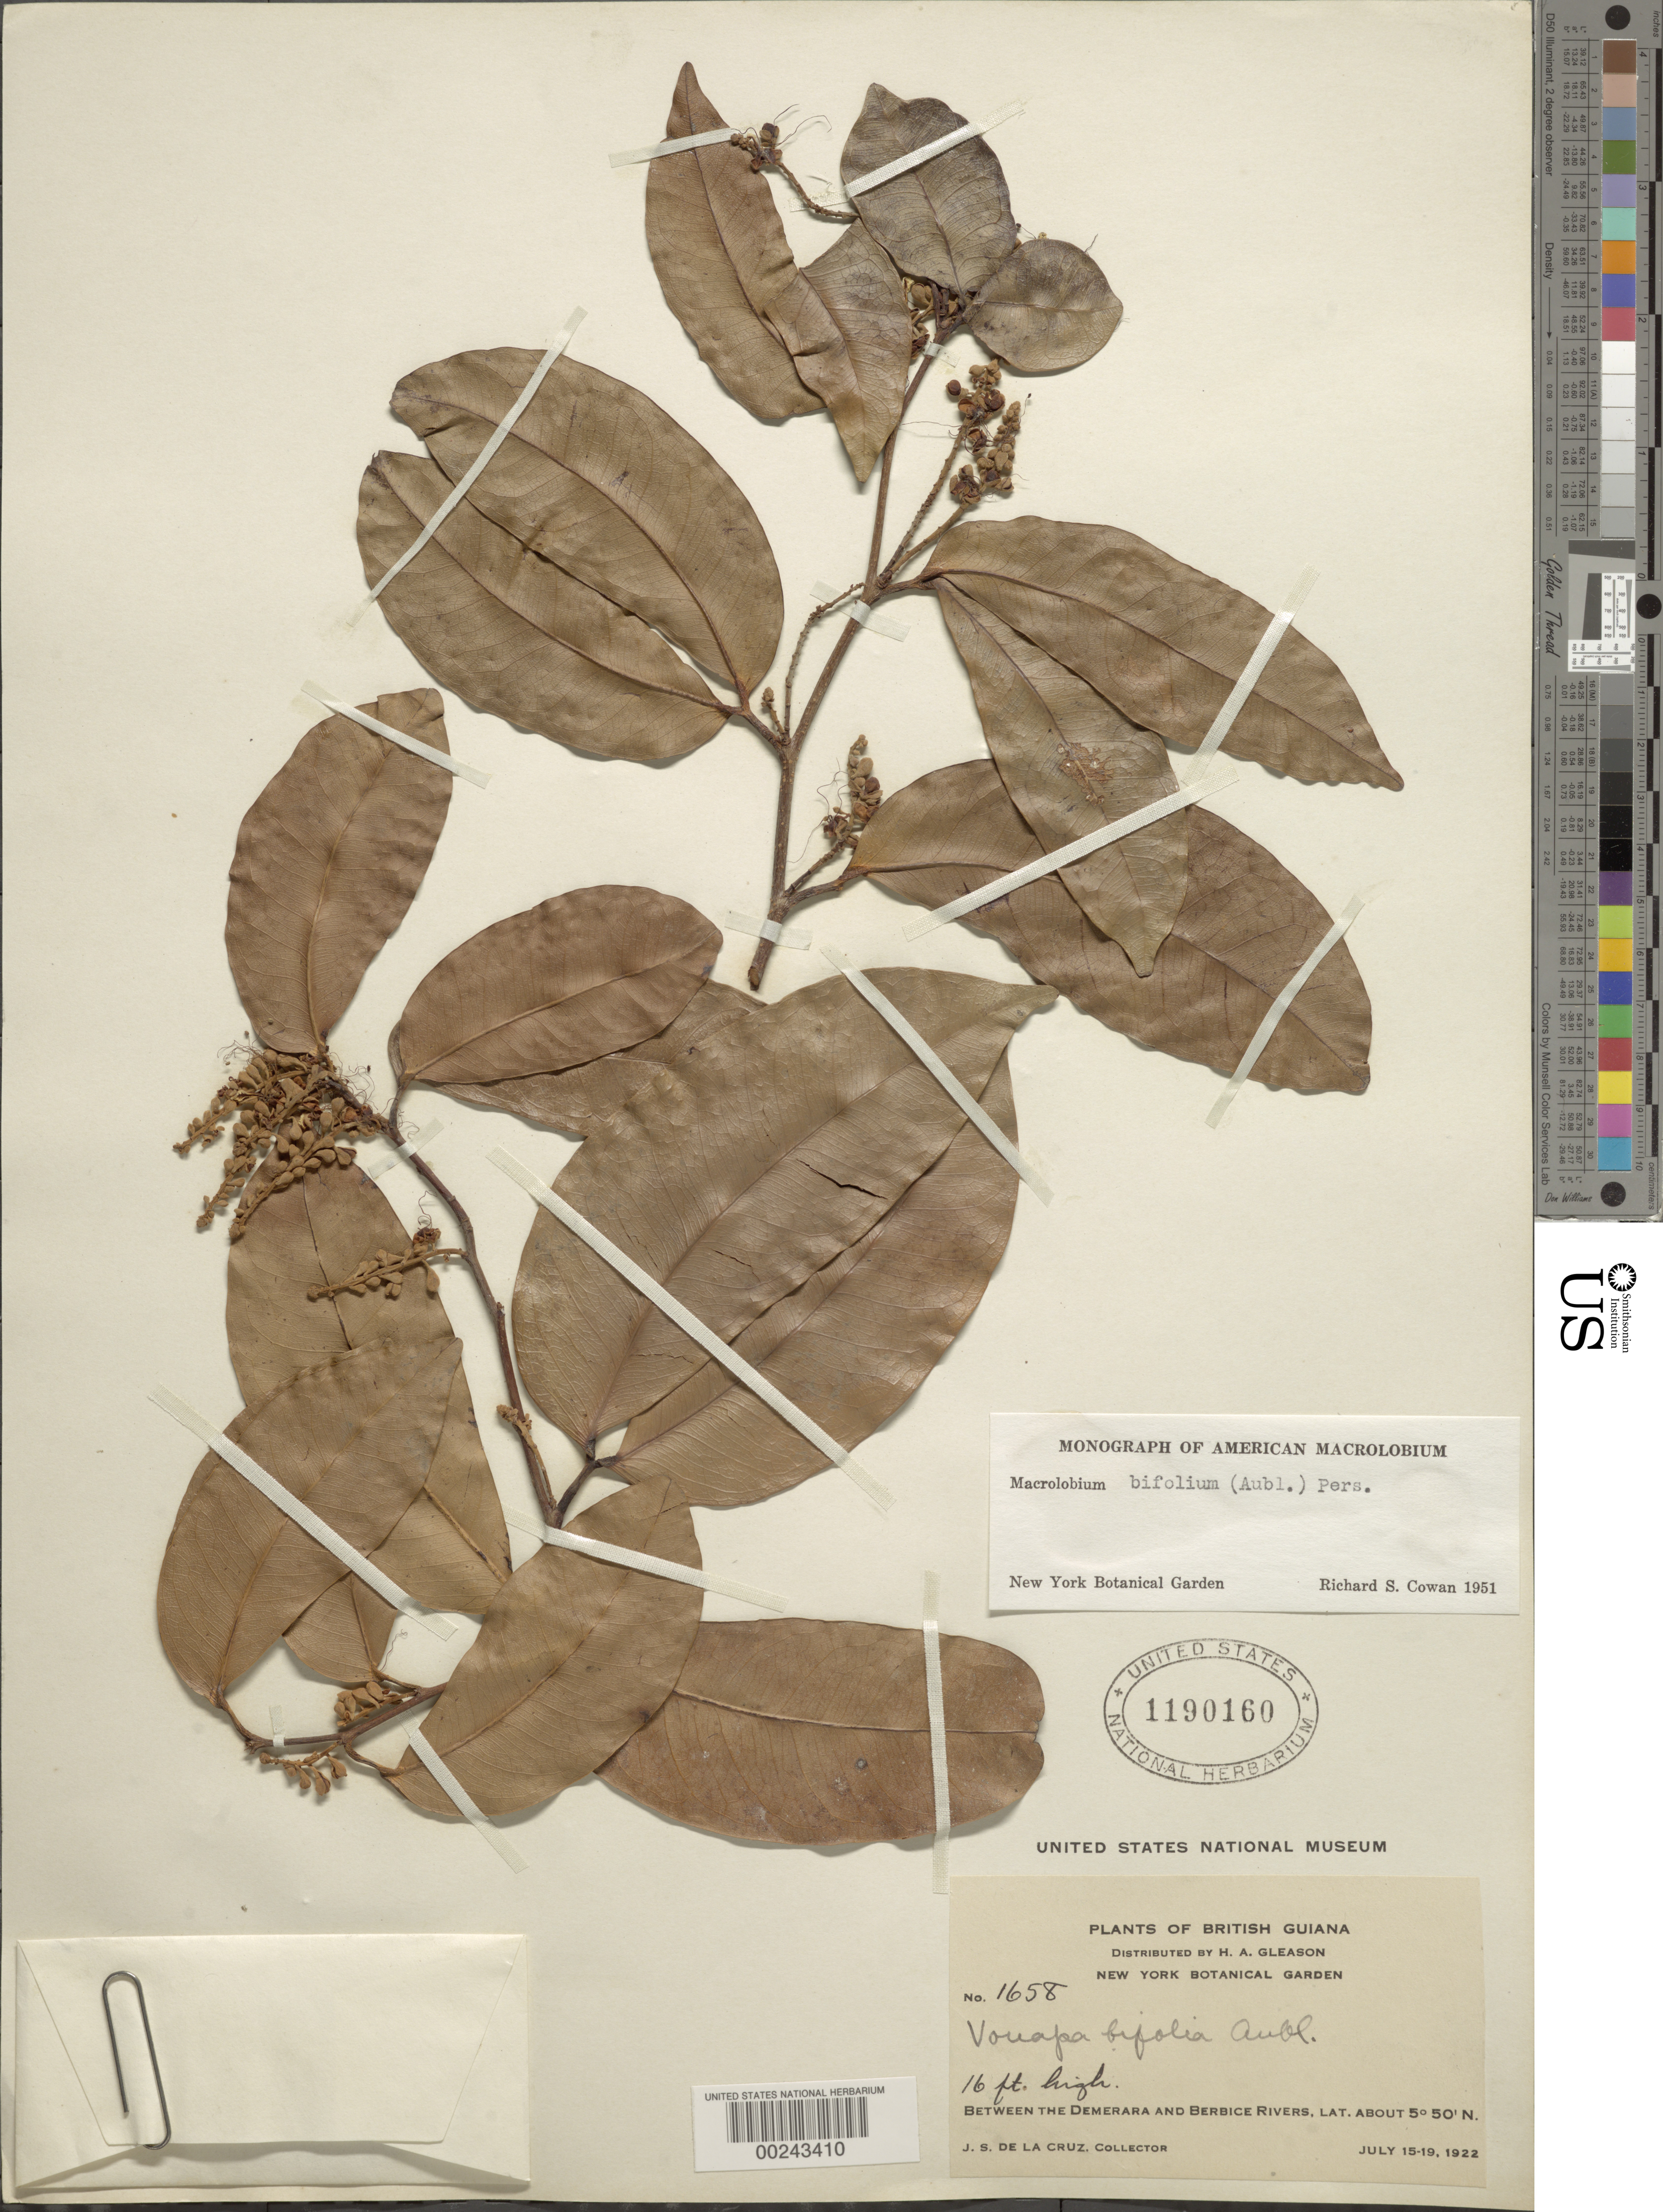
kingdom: Plantae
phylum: Tracheophyta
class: Magnoliopsida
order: Fabales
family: Fabaceae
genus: Macrolobium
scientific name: Macrolobium bifolium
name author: (Aubl.) Pers.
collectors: J. S. de la Cruz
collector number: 1658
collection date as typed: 15 Jul 1922 to 19 Jul 1922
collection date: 1922-07-15/1922-07-19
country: Guyana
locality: Between the demerara and berbice river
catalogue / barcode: US 1190160